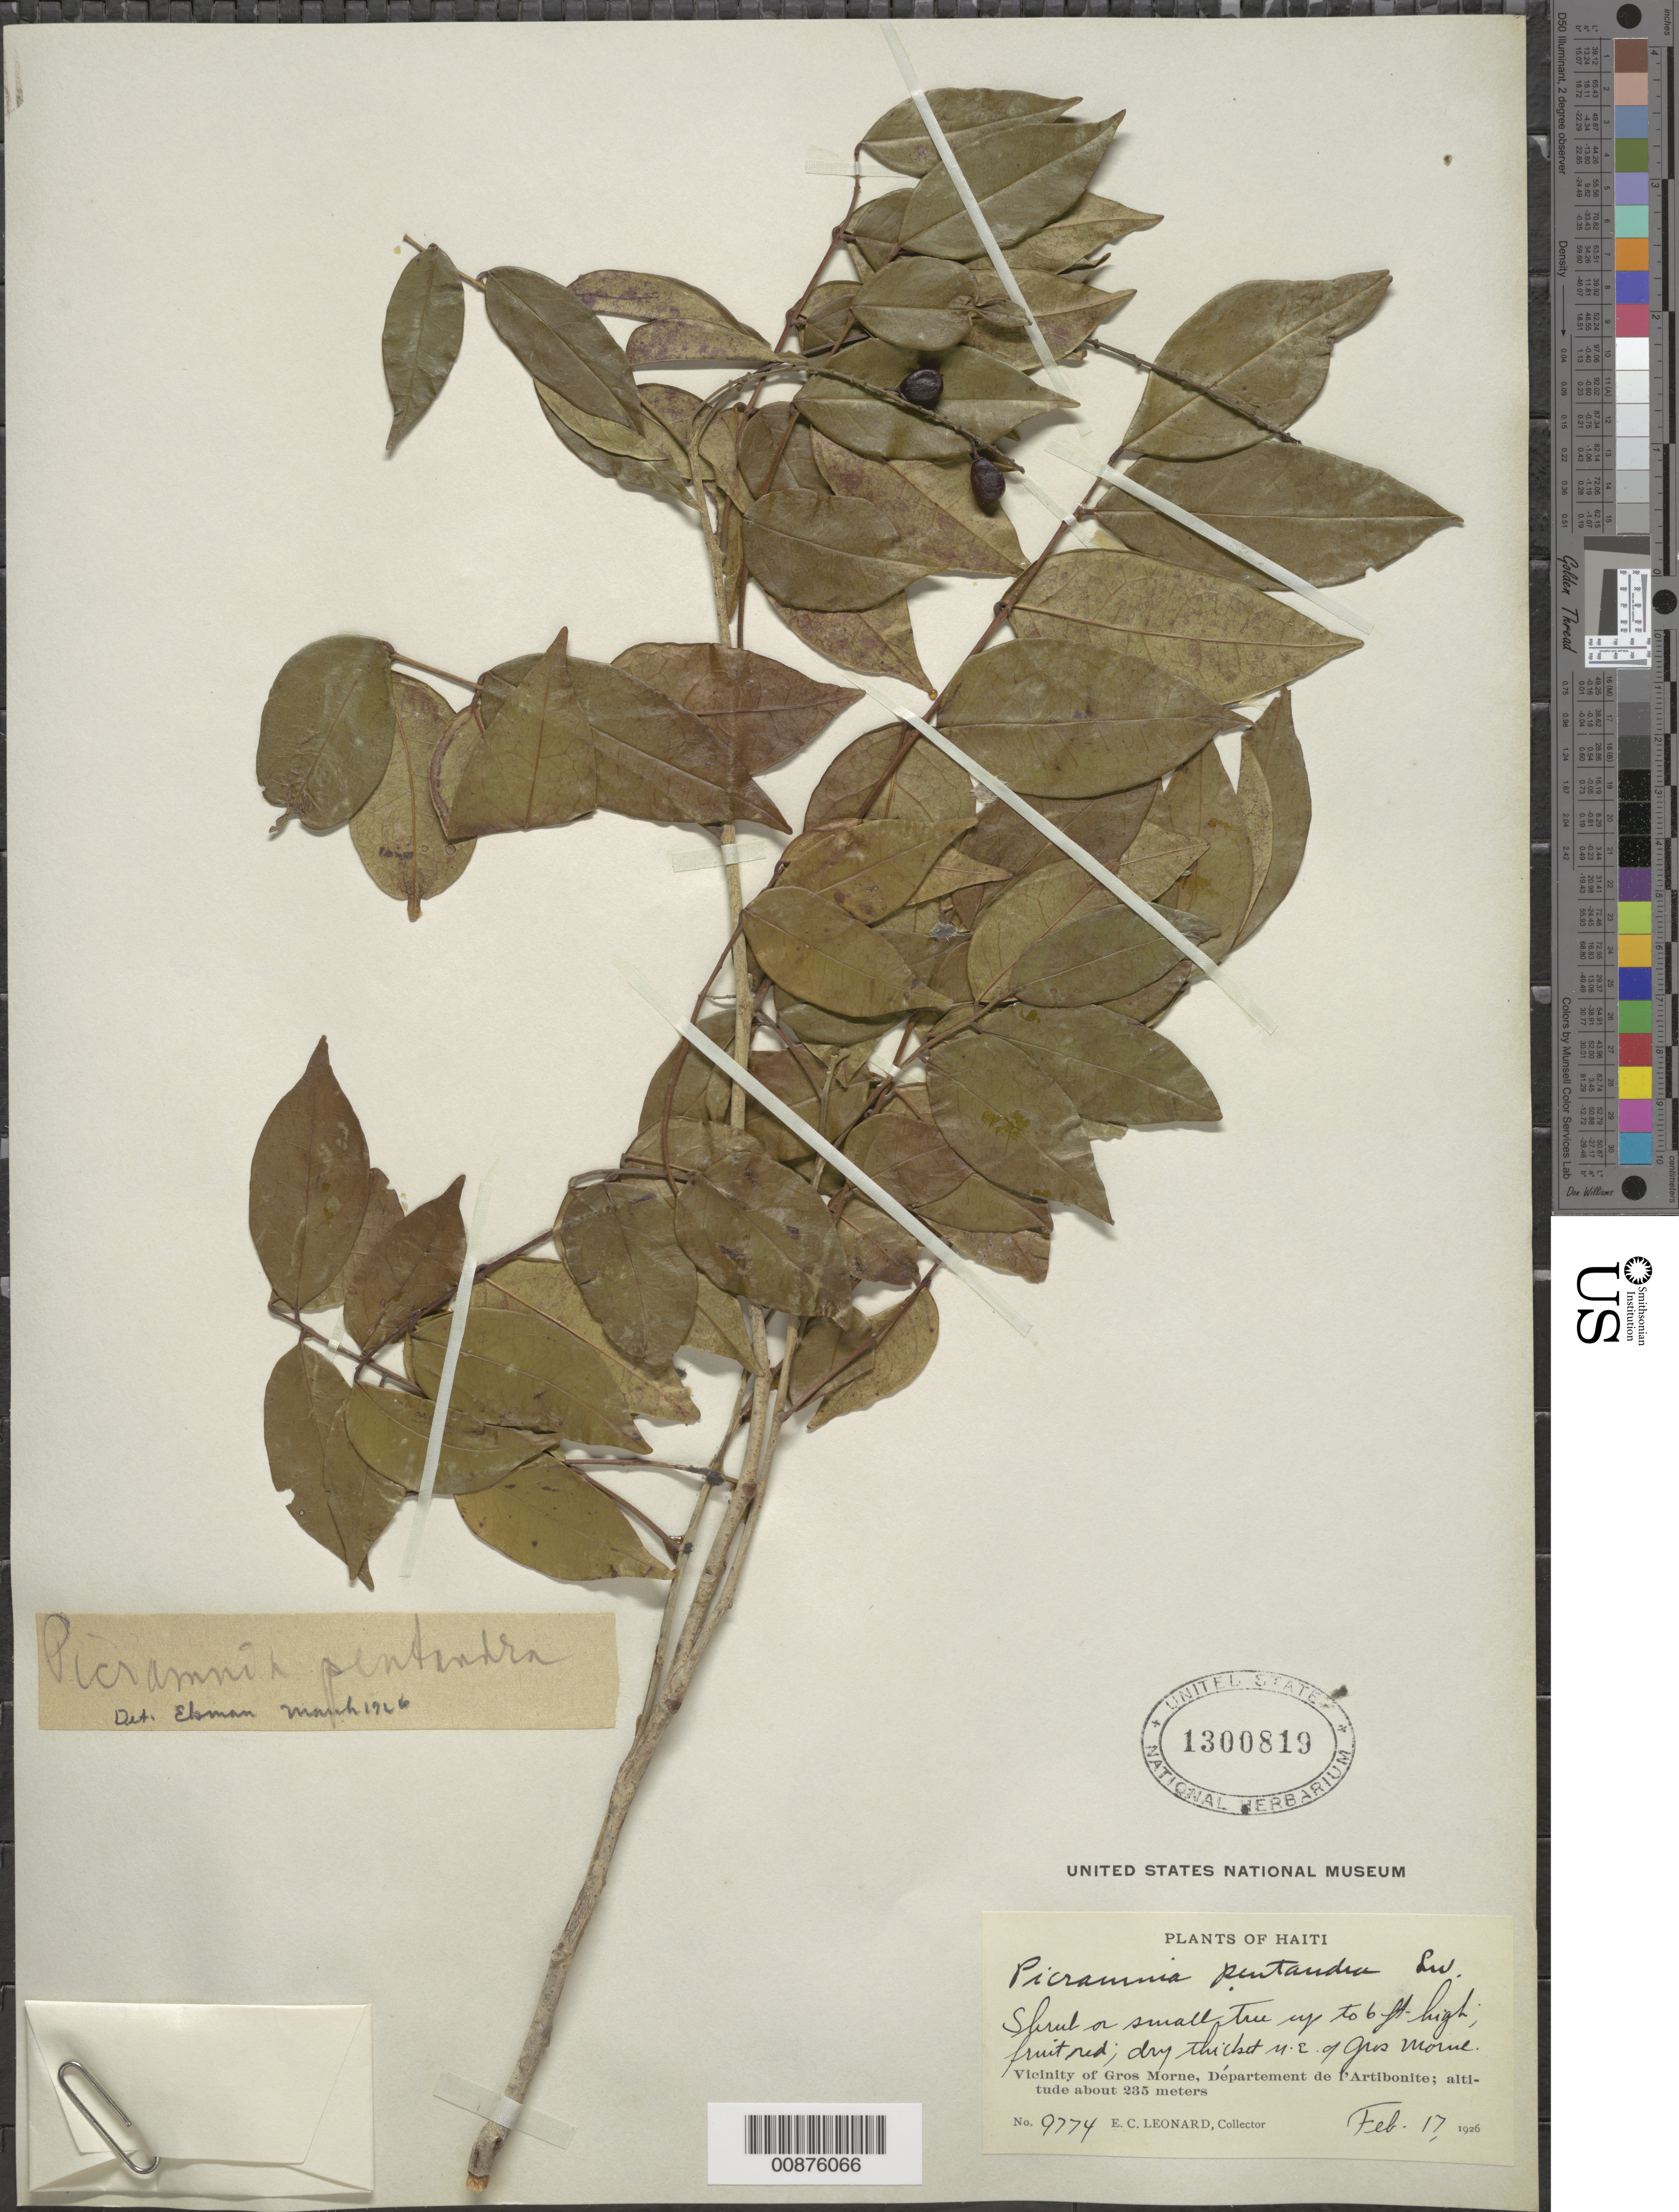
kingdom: Plantae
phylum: Tracheophyta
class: Magnoliopsida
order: Picramniales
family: Picramniaceae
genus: Picramnia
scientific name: Picramnia pentandra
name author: Sw.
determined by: Ekman, E. L.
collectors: E. C. Leonard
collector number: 9774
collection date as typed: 17 Feb 1926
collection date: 1926-02-17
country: Haiti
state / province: Artibonite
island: Hispaniola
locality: Vicinity of Gros Morne, NE of town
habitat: Dry thicket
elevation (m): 235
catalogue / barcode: US 1300819